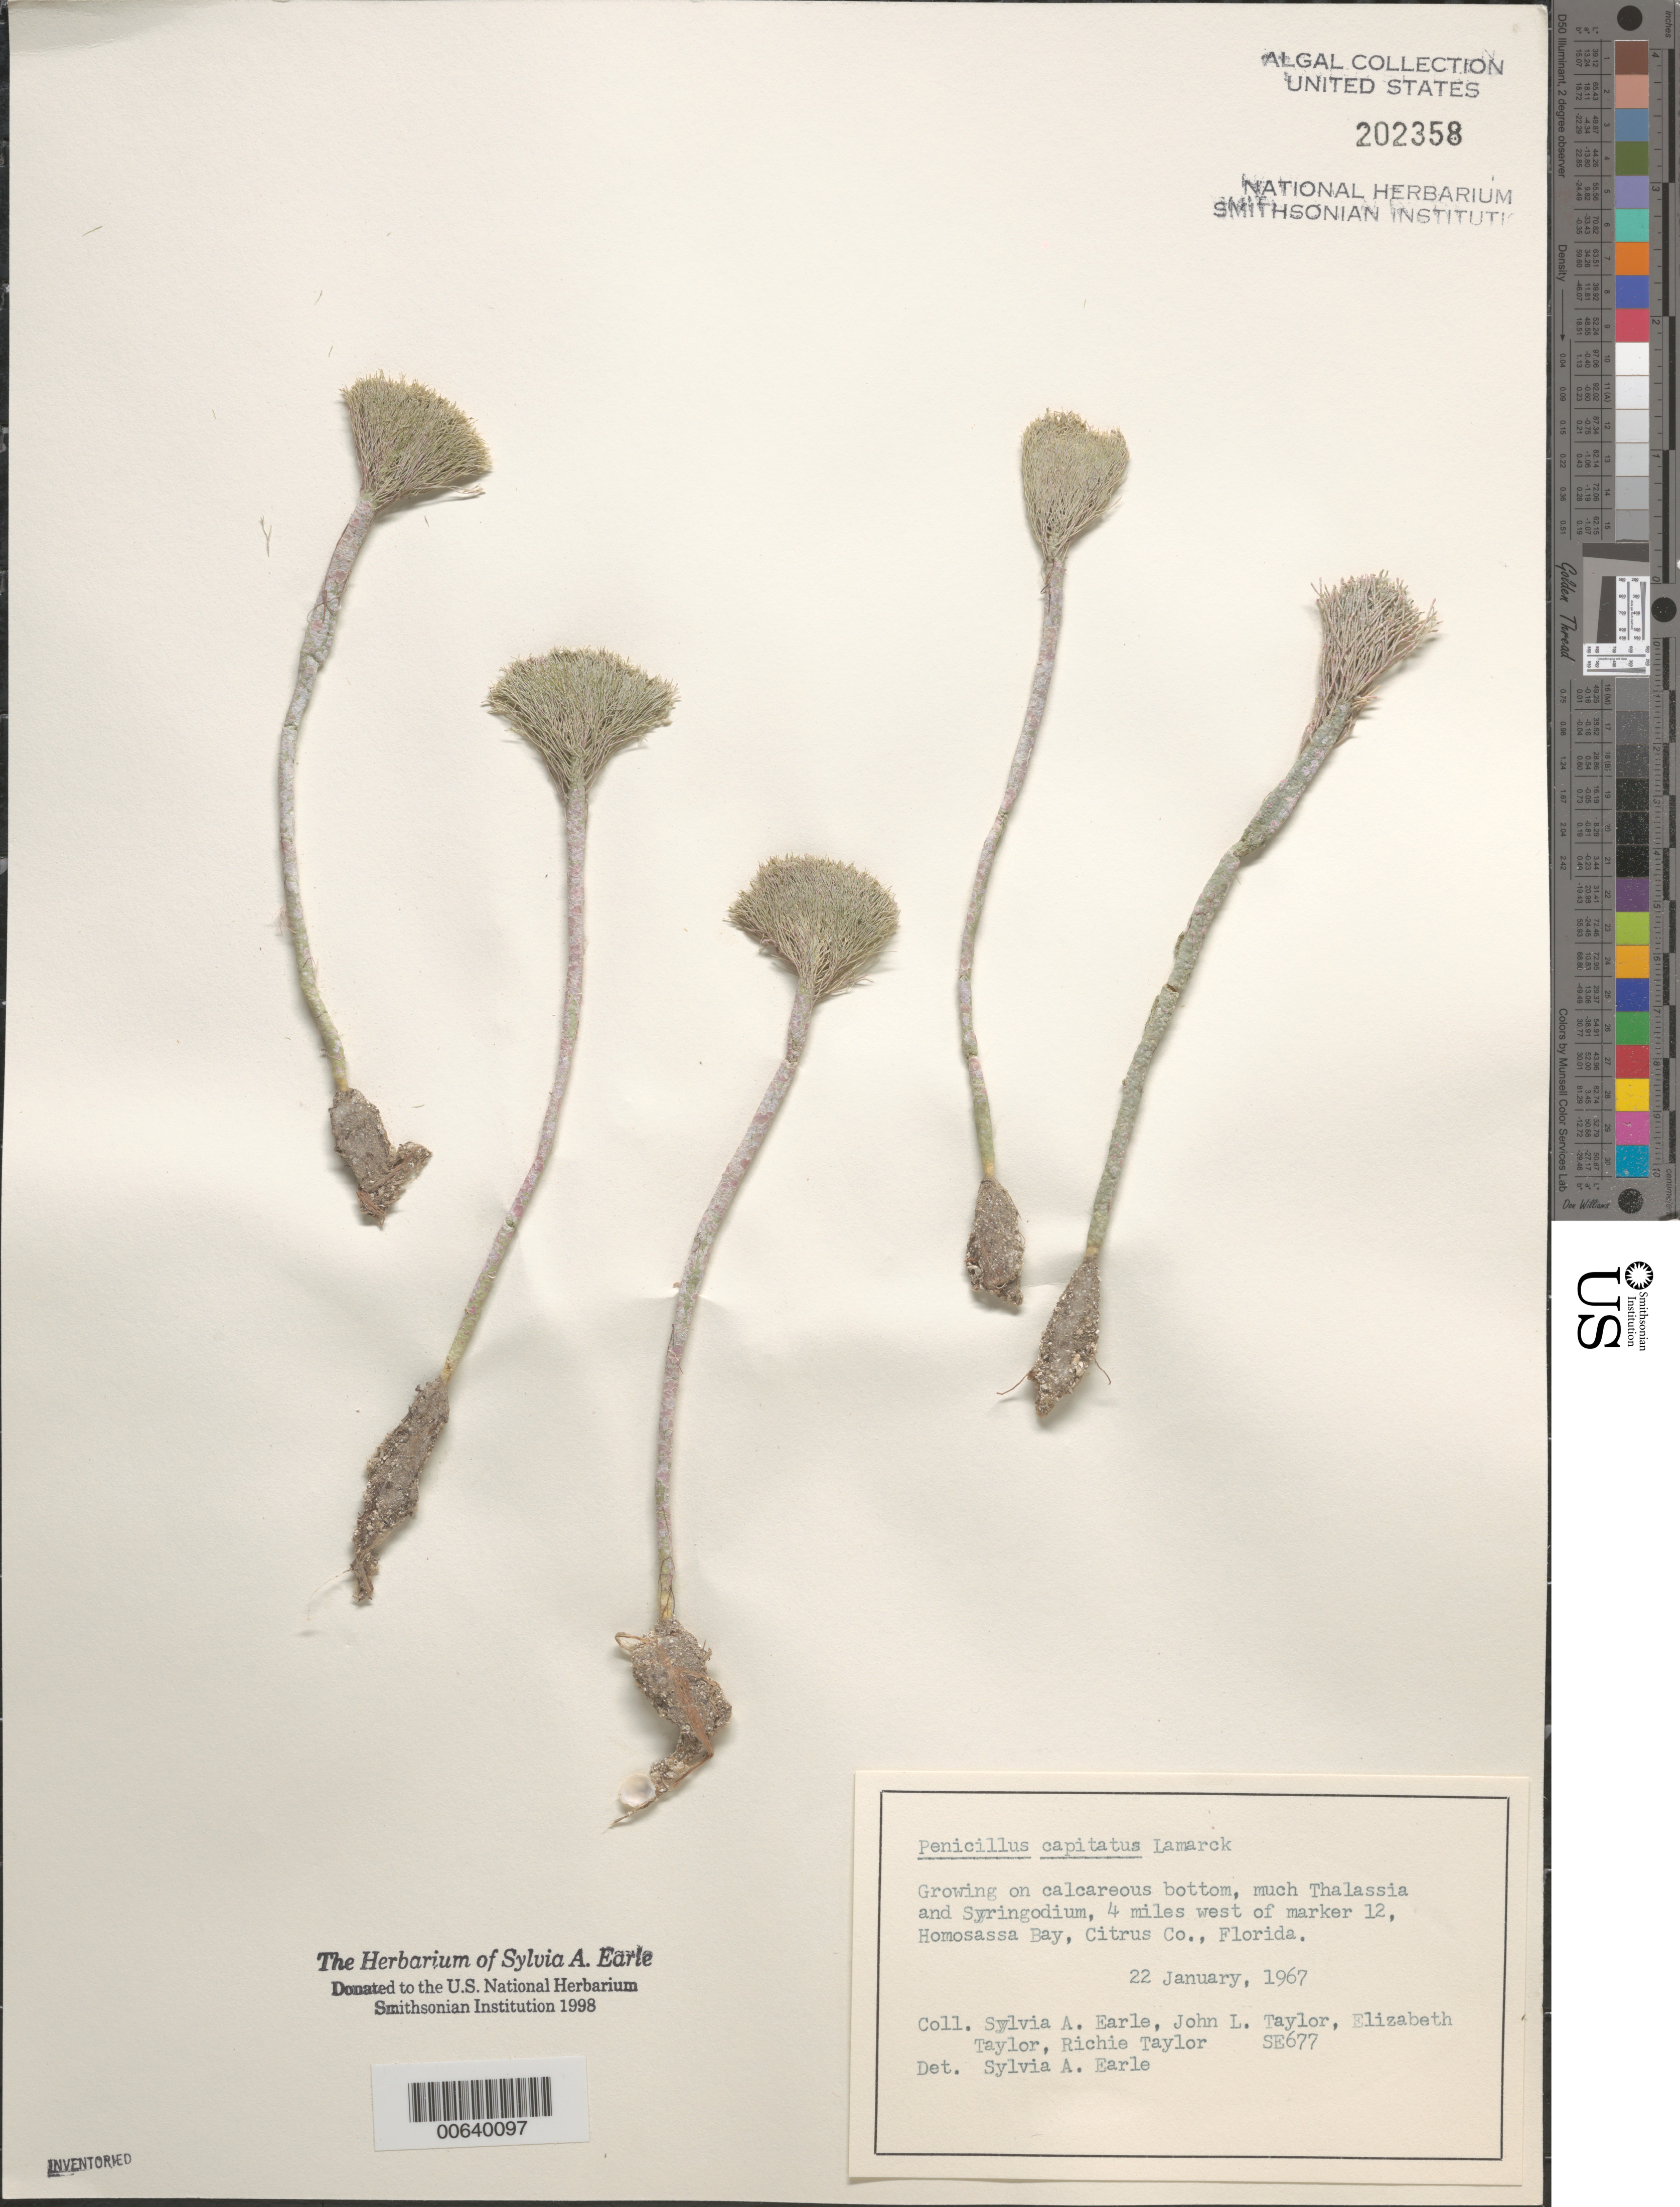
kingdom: Plantae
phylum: Chlorophyta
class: Ulvophyceae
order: Bryopsidales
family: Udoteaceae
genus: Penicillus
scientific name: Penicillus capitatus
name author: Lam.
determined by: Earle, S. A.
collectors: S. A. Earle, J. L. Taylor, E. L. Taylor & J. R. Taylor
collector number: SE 677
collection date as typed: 22 Jan 1966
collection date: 1966-01-22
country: United States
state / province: Florida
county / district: Citrus County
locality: Homosassa Bay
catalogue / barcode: US 202358